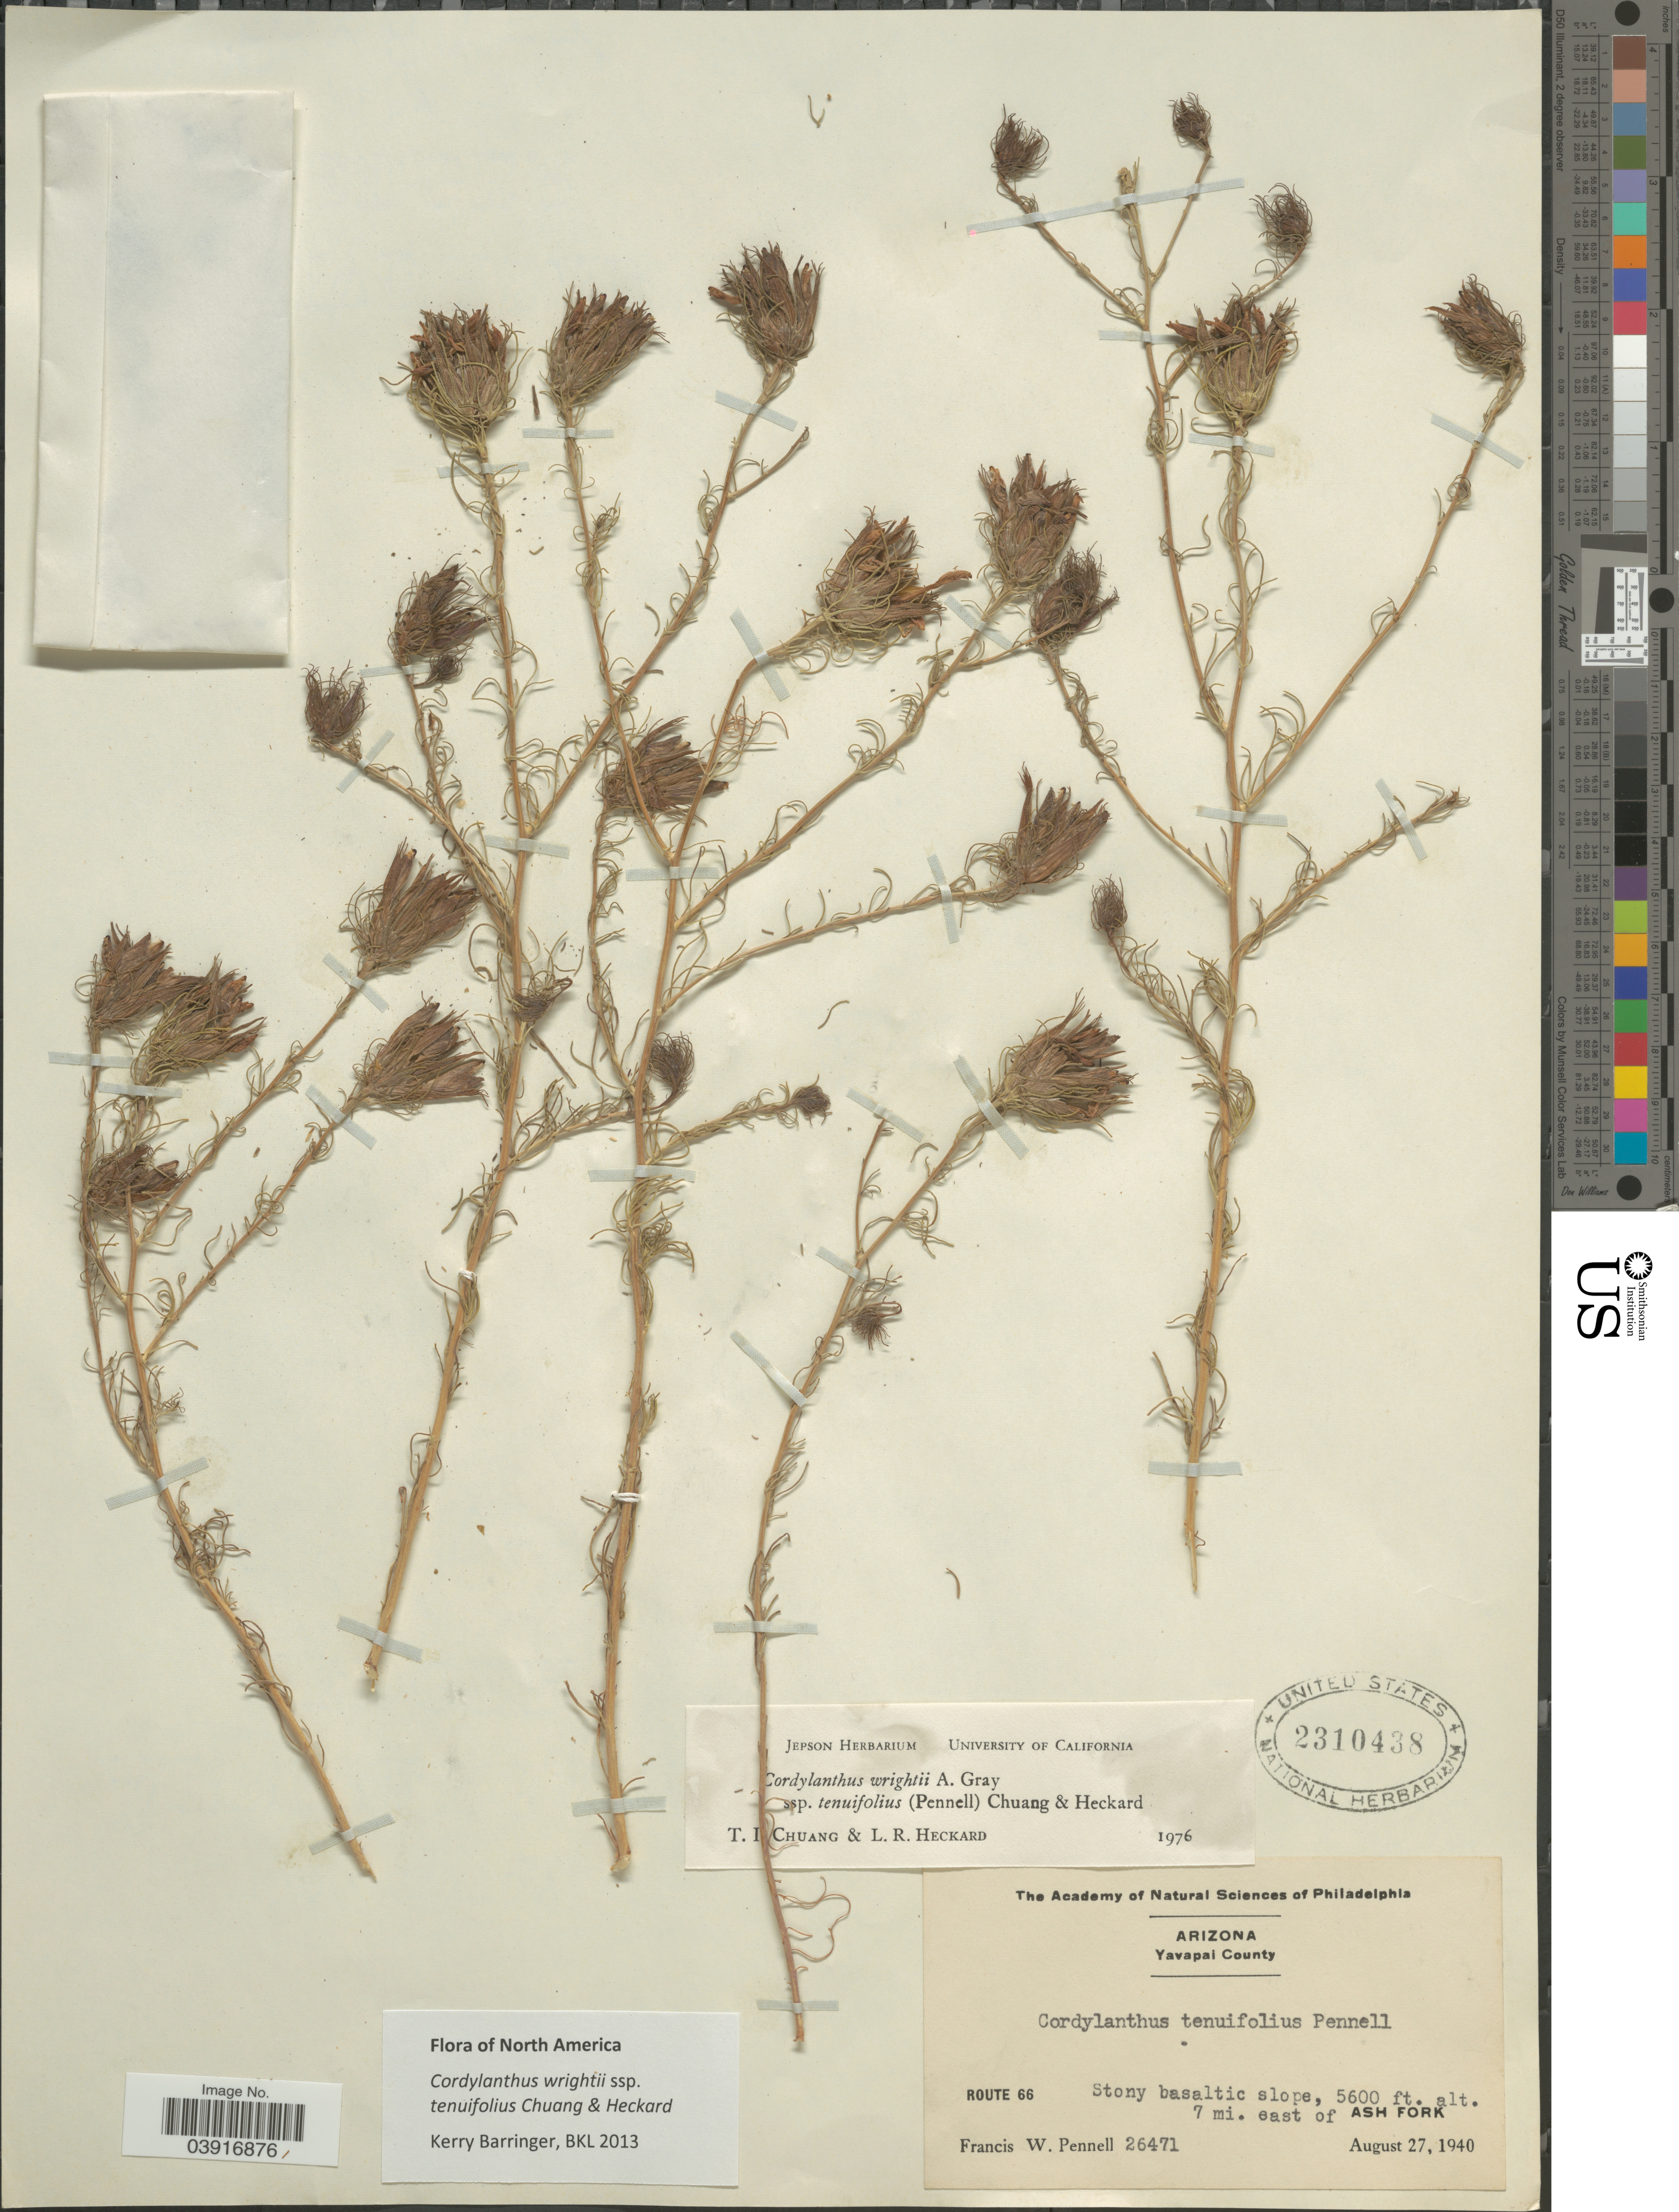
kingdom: Plantae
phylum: Tracheophyta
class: Magnoliopsida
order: Lamiales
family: Orobanchaceae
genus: Cordylanthus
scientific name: Cordylanthus wrightii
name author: A. Gray in Emory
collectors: F. W. Pennell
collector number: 26471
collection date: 1940-08-27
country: United States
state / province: Arizona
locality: Yavapai County. Route 66 7 mi. east of Ash Fork.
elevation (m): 1707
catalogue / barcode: US 2310438